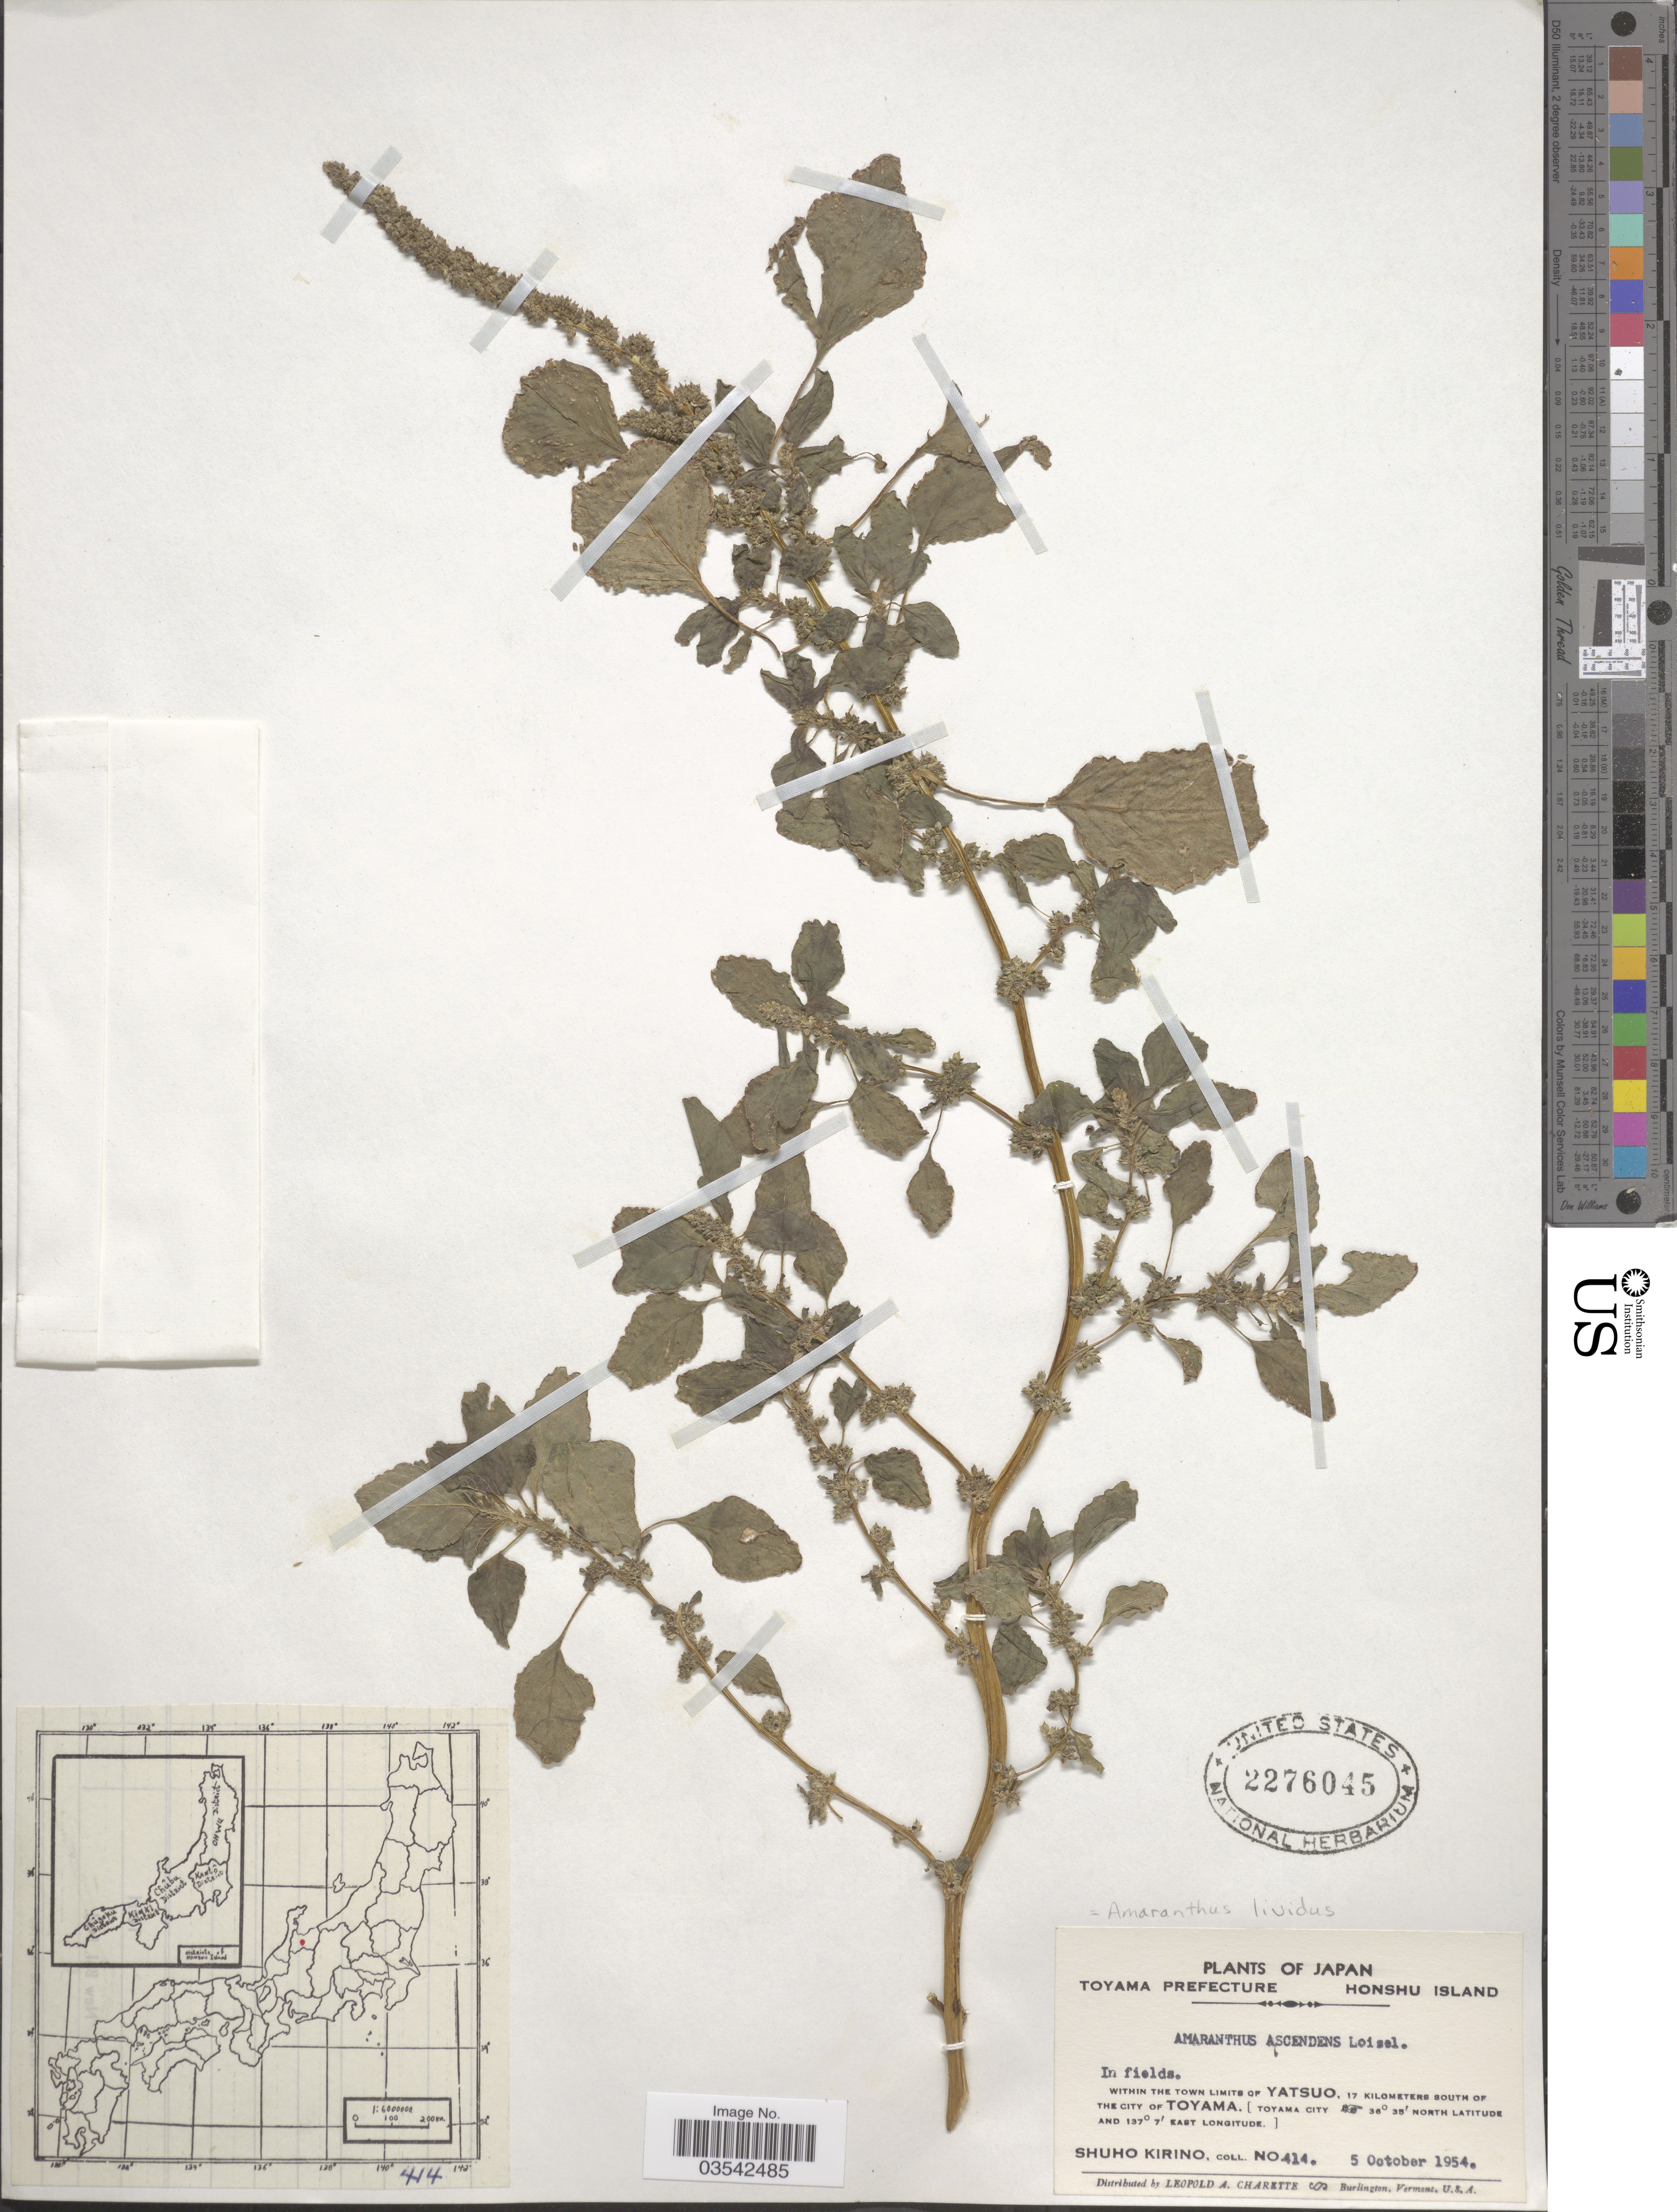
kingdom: Plantae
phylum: Tracheophyta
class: Magnoliopsida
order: Caryophyllales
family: Amaranthaceae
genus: Amaranthus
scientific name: Amaranthus lividus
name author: L.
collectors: S. Kirino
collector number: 414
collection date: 1954-10-05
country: Japan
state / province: Toyama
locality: Toyama Prefecture. Honshu Island. In fields. Within the town limits of Yatsuo, 17 kilometers south of the city of Toyama. [Toyama City].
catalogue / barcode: US 2276045